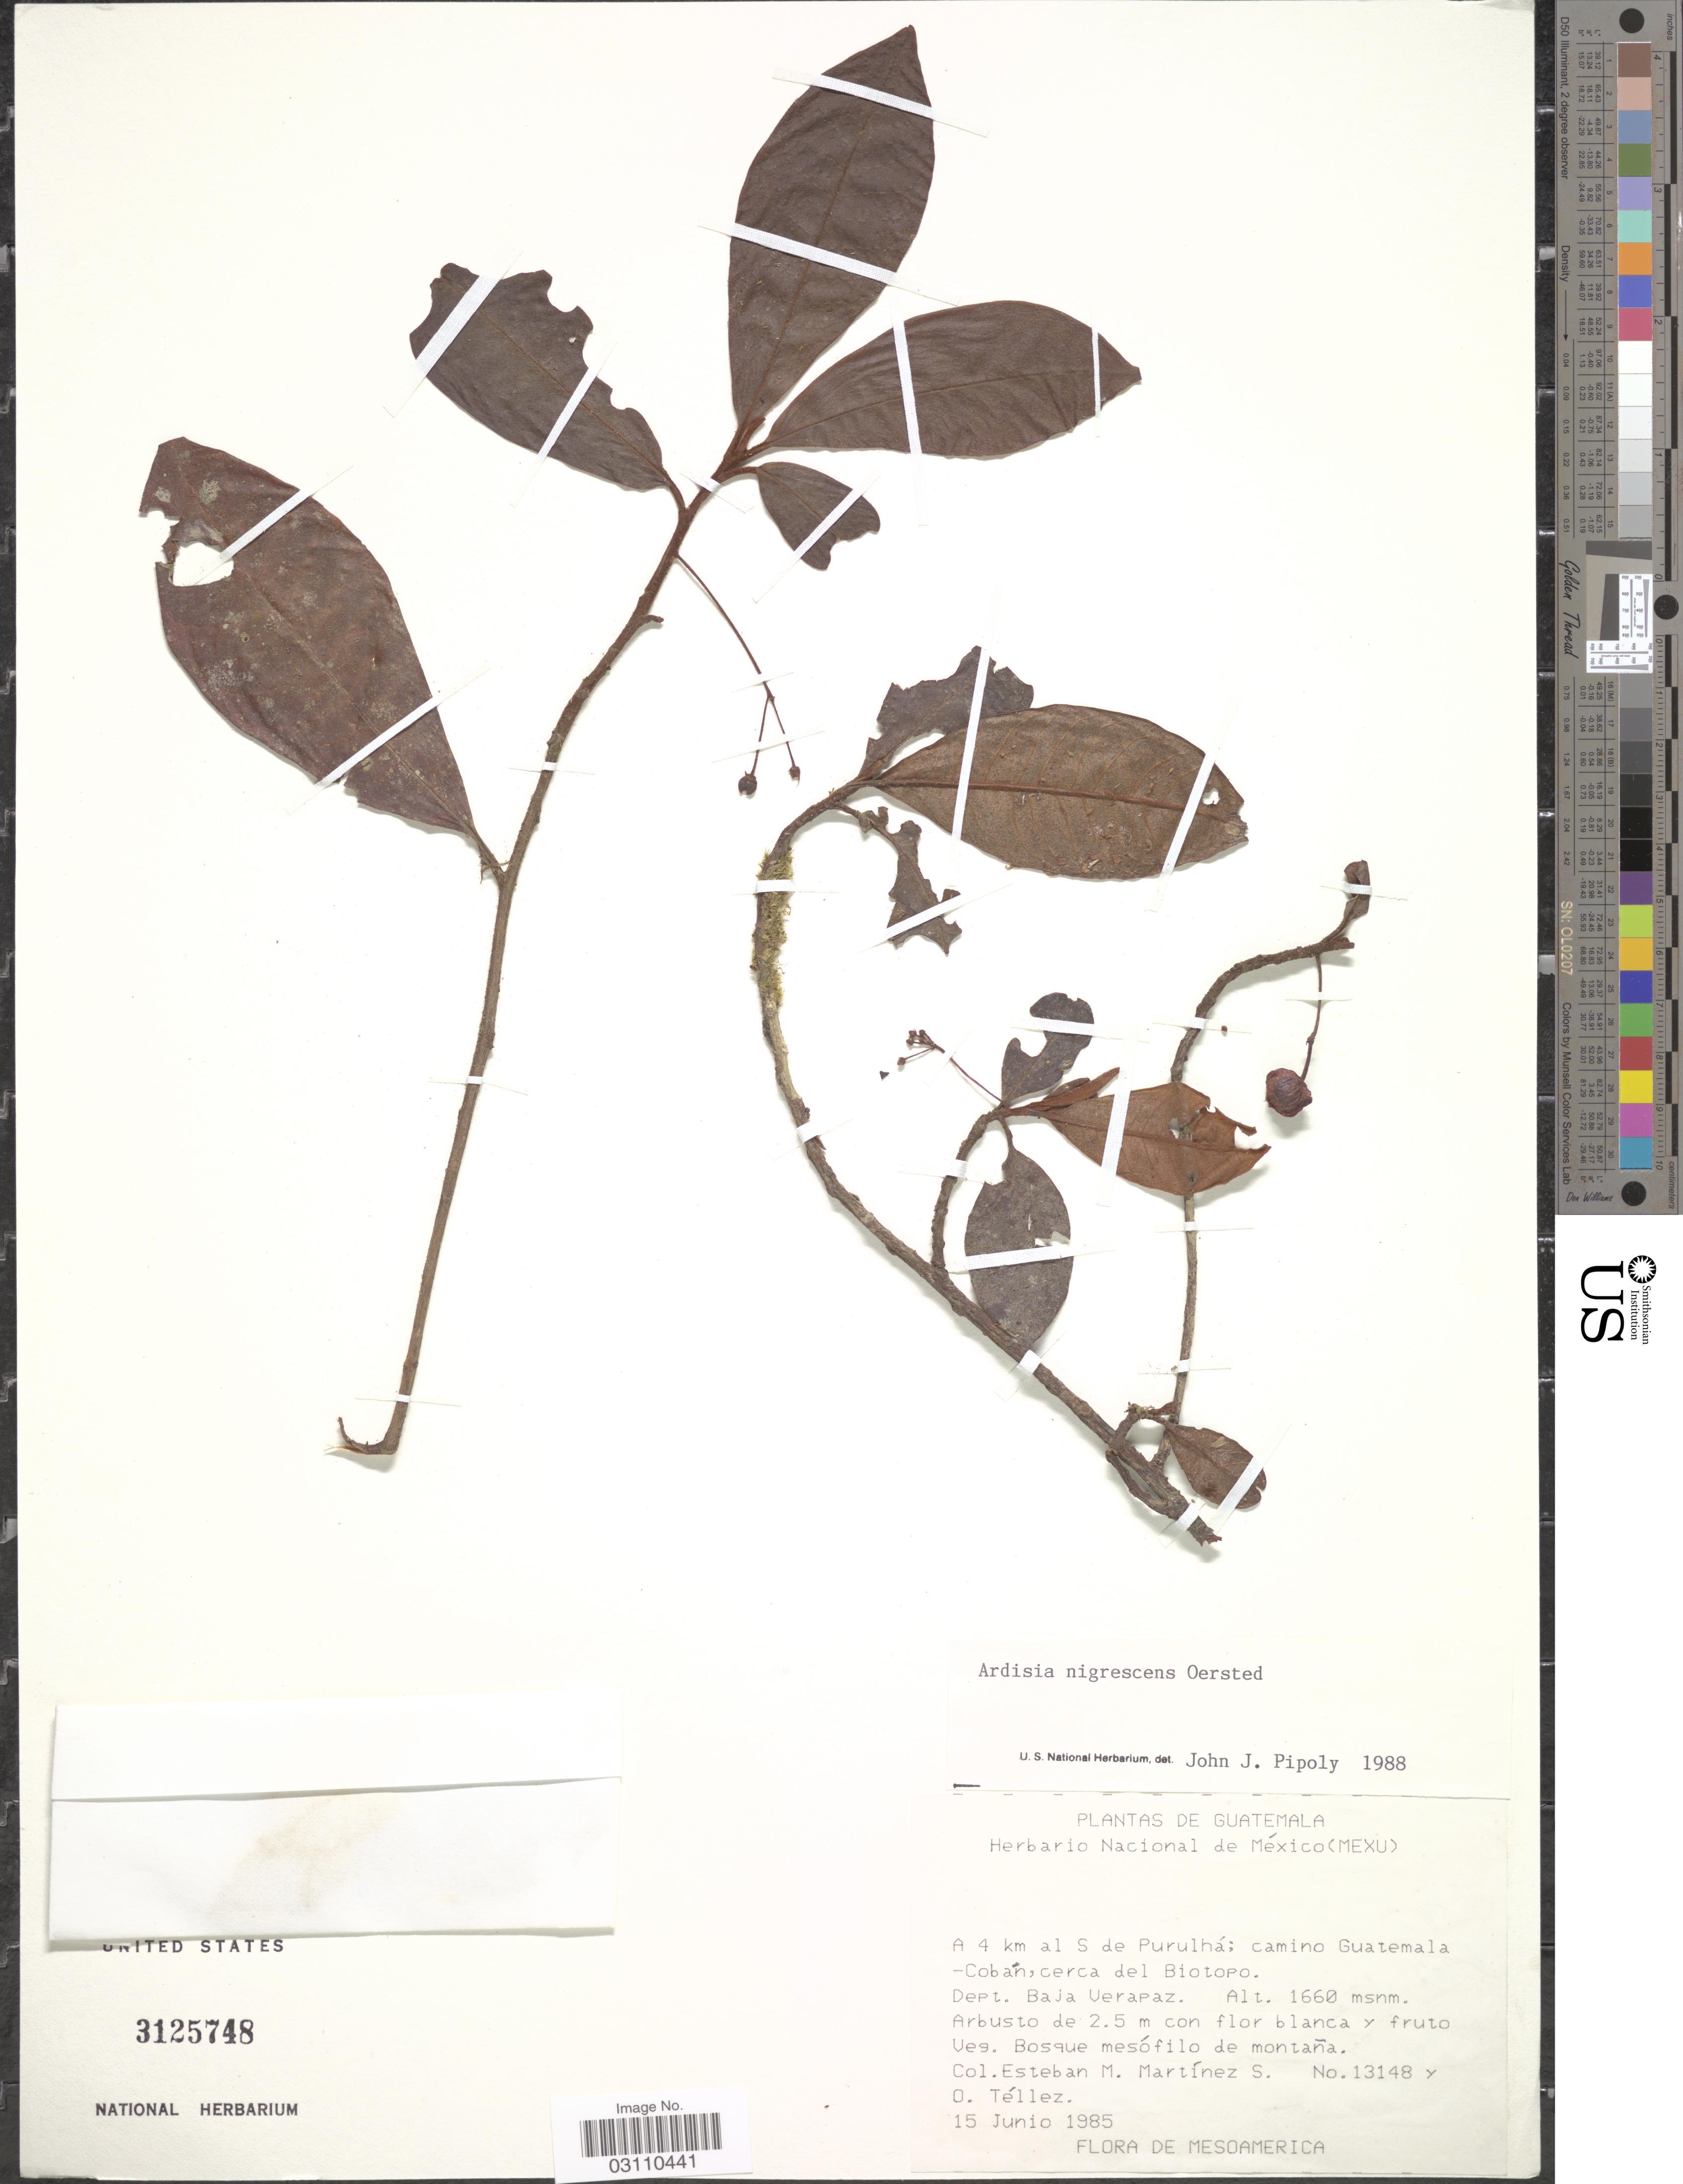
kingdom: Plantae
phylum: Tracheophyta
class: Magnoliopsida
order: Ericales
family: Primulaceae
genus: Ardisia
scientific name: Ardisia nigrescens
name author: Oerst.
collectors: E. M. Martínez S. & O. Tellez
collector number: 13148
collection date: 1985-06-15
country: Guatemala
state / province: Baja Verapaz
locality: A 4 km al S de Purulhá; camino Guatemala-Cobán, cerca del Biotopo. Dept. Baja Verapaz.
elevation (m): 1660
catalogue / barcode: US 3125748